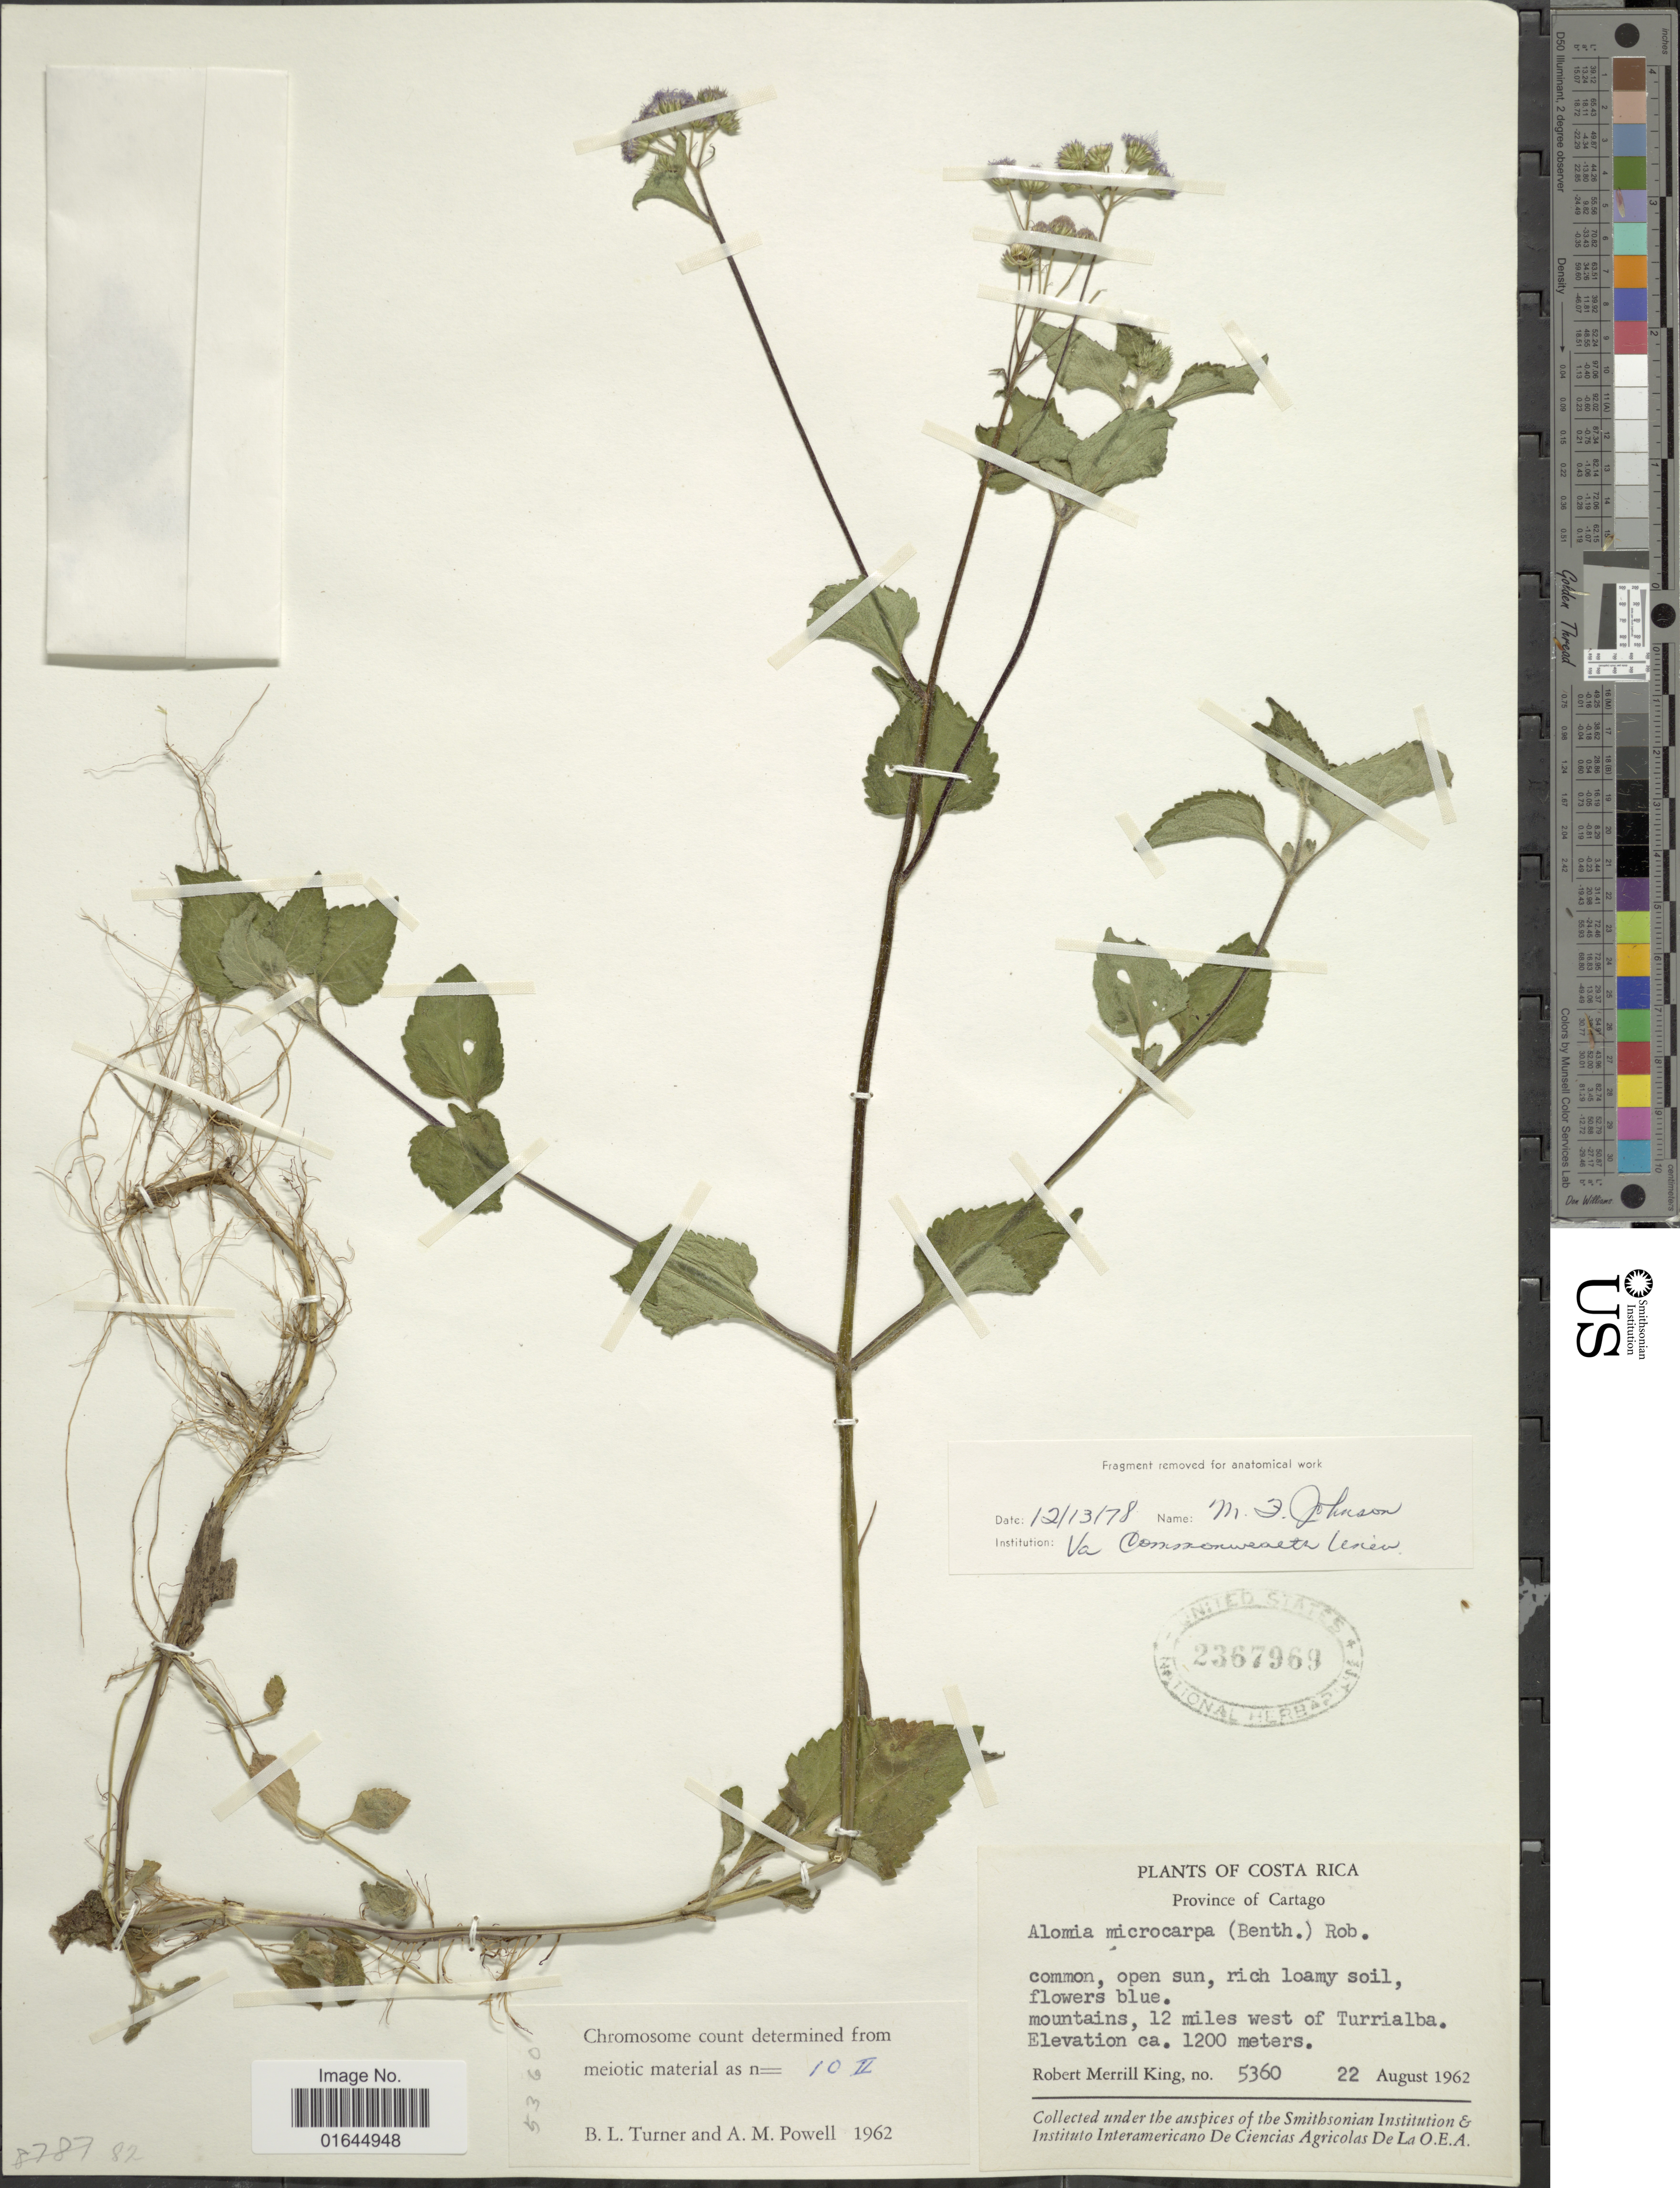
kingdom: Plantae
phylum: Tracheophyta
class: Magnoliopsida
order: Asterales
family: Asteraceae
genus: Ageratum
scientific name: Ageratum microcarpum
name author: (Benth. ex Oerst.) Hemsl.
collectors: R. M. King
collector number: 5360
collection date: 1962-08-22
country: Costa Rica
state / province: Cartago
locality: Mountains, 12 miles west of Turrialba.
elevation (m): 1200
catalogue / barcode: US 2367969